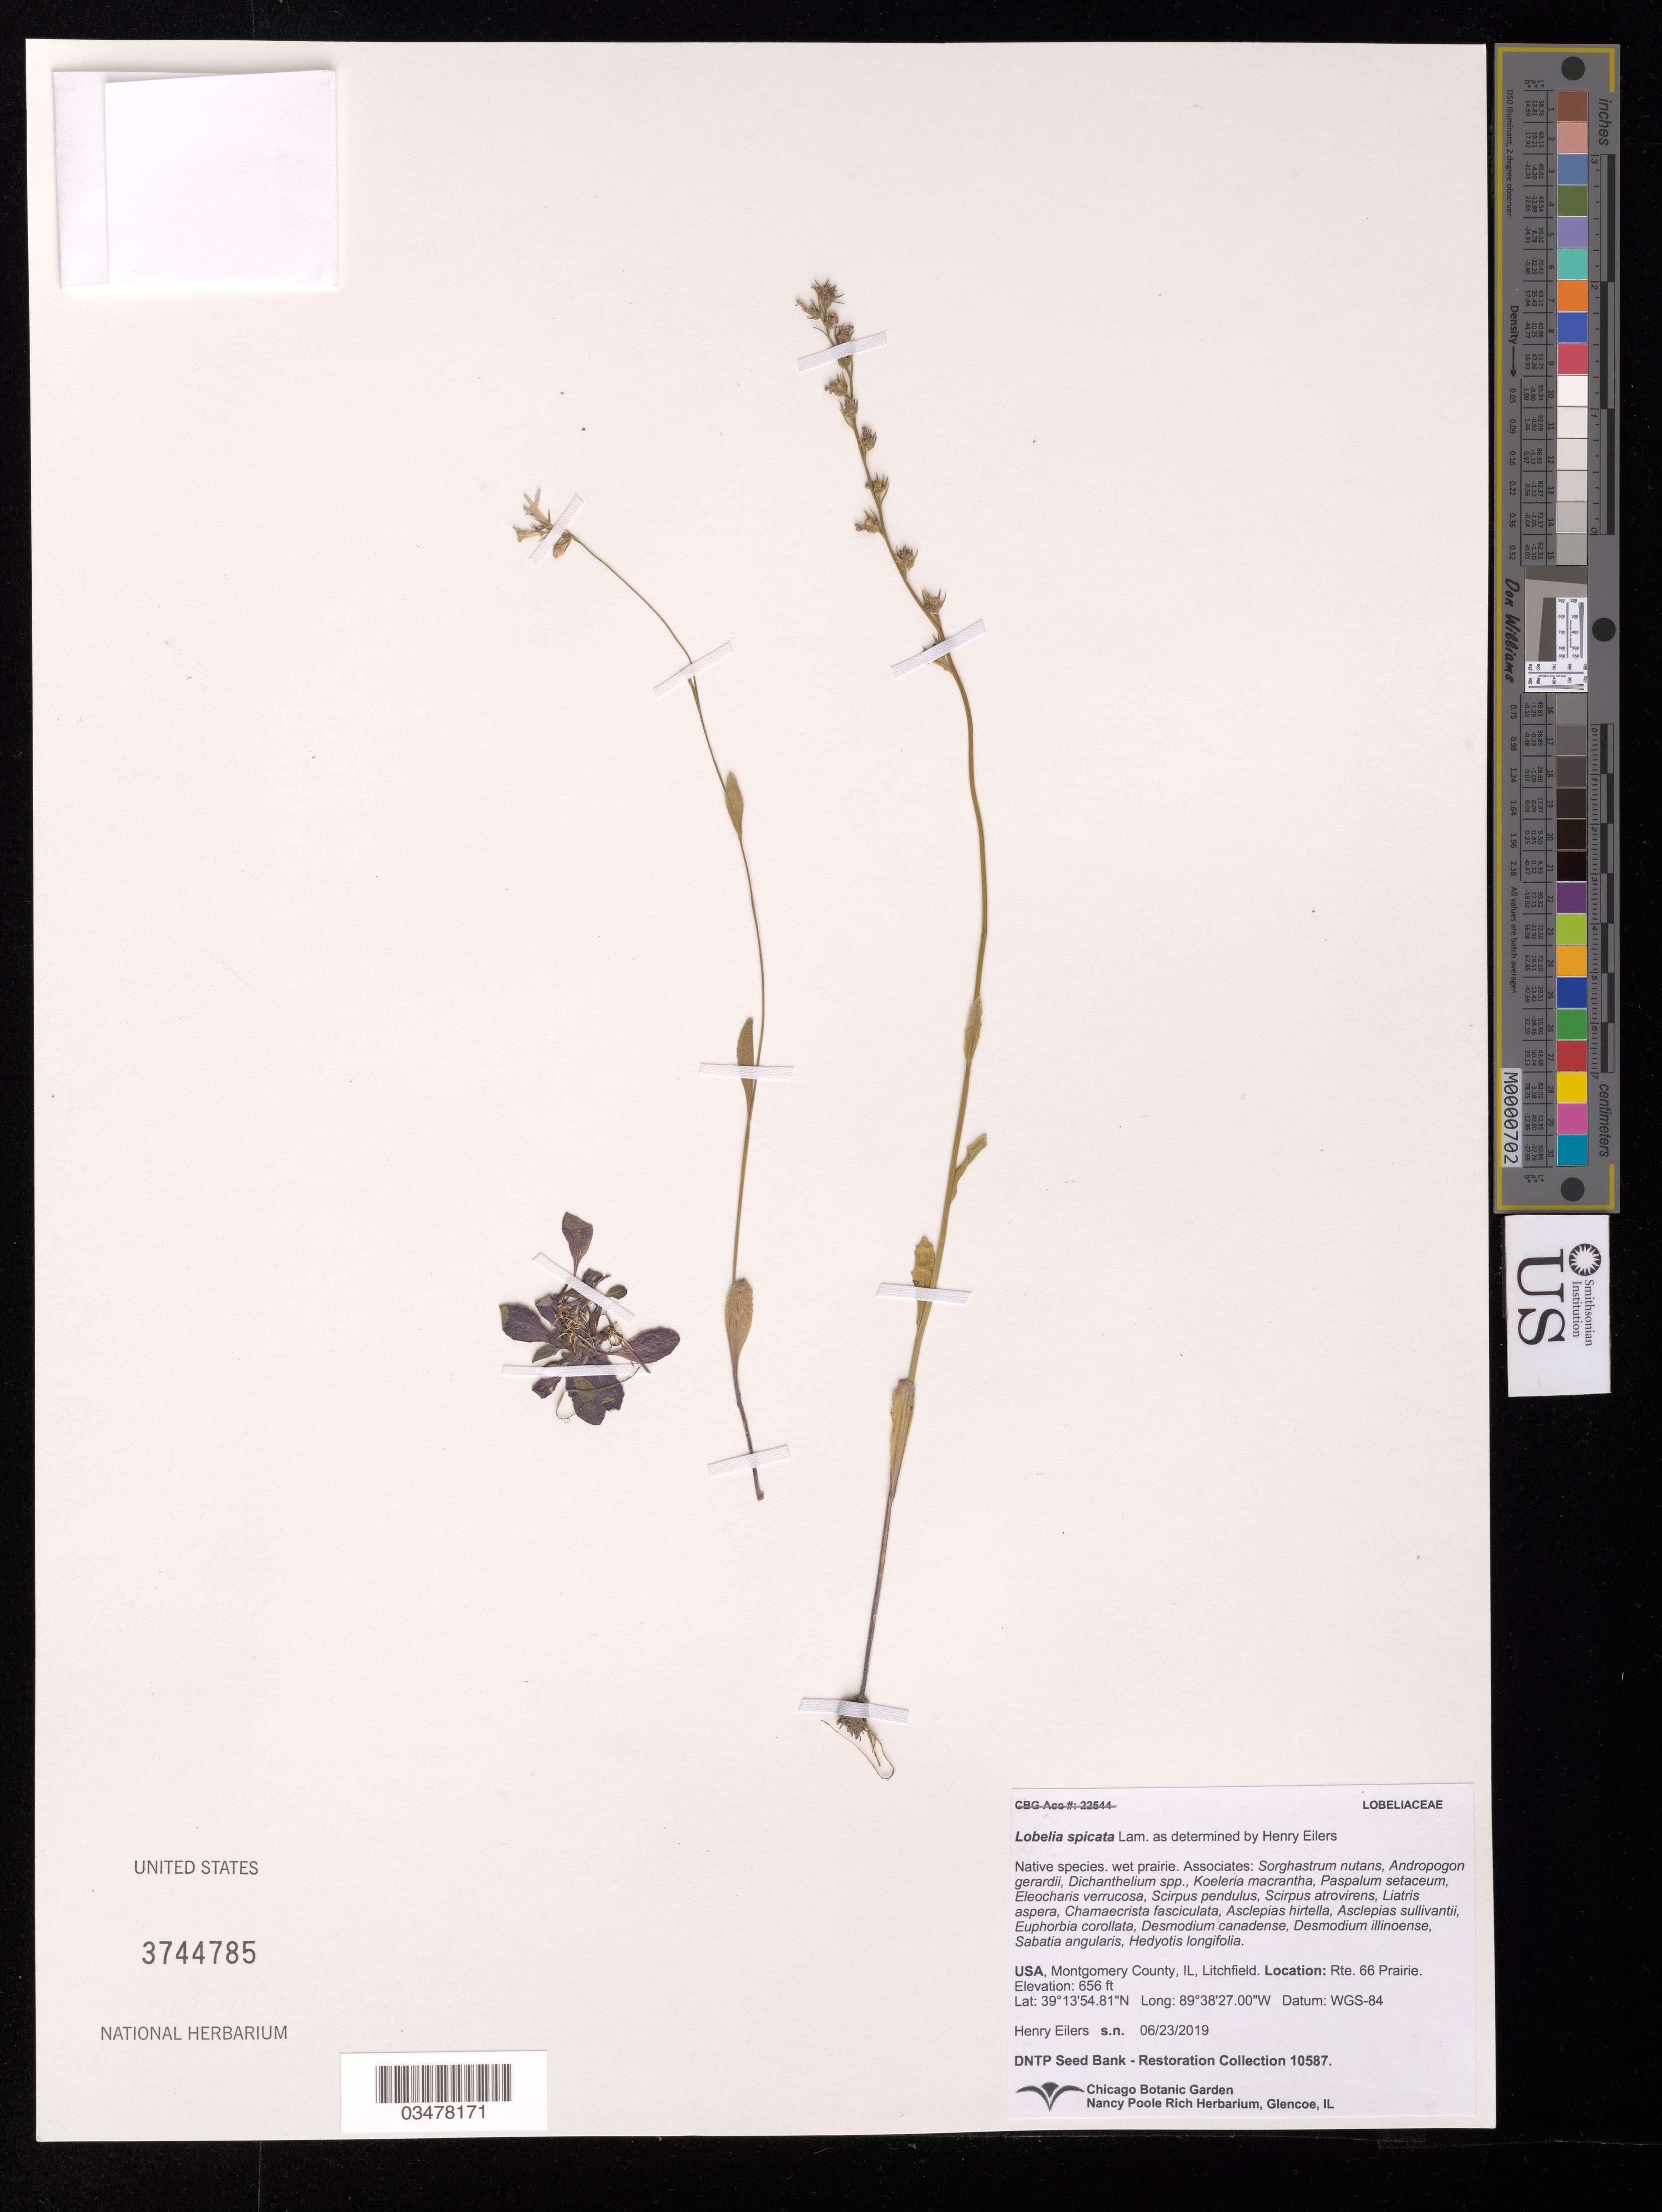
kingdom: Plantae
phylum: Tracheophyta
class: Magnoliopsida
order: Asterales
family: Campanulaceae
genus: Lobelia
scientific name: Lobelia spicata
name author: Lam.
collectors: H. Eilers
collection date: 2019-06-23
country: United States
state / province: Illinois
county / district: Montgomery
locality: Litchfield, Rte. 66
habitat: Wet prairie. With Koeleria macrantha, Paspalum setaceum, Scripus pendulus, Liatris aspera, etc.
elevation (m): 200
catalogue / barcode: US 3744785